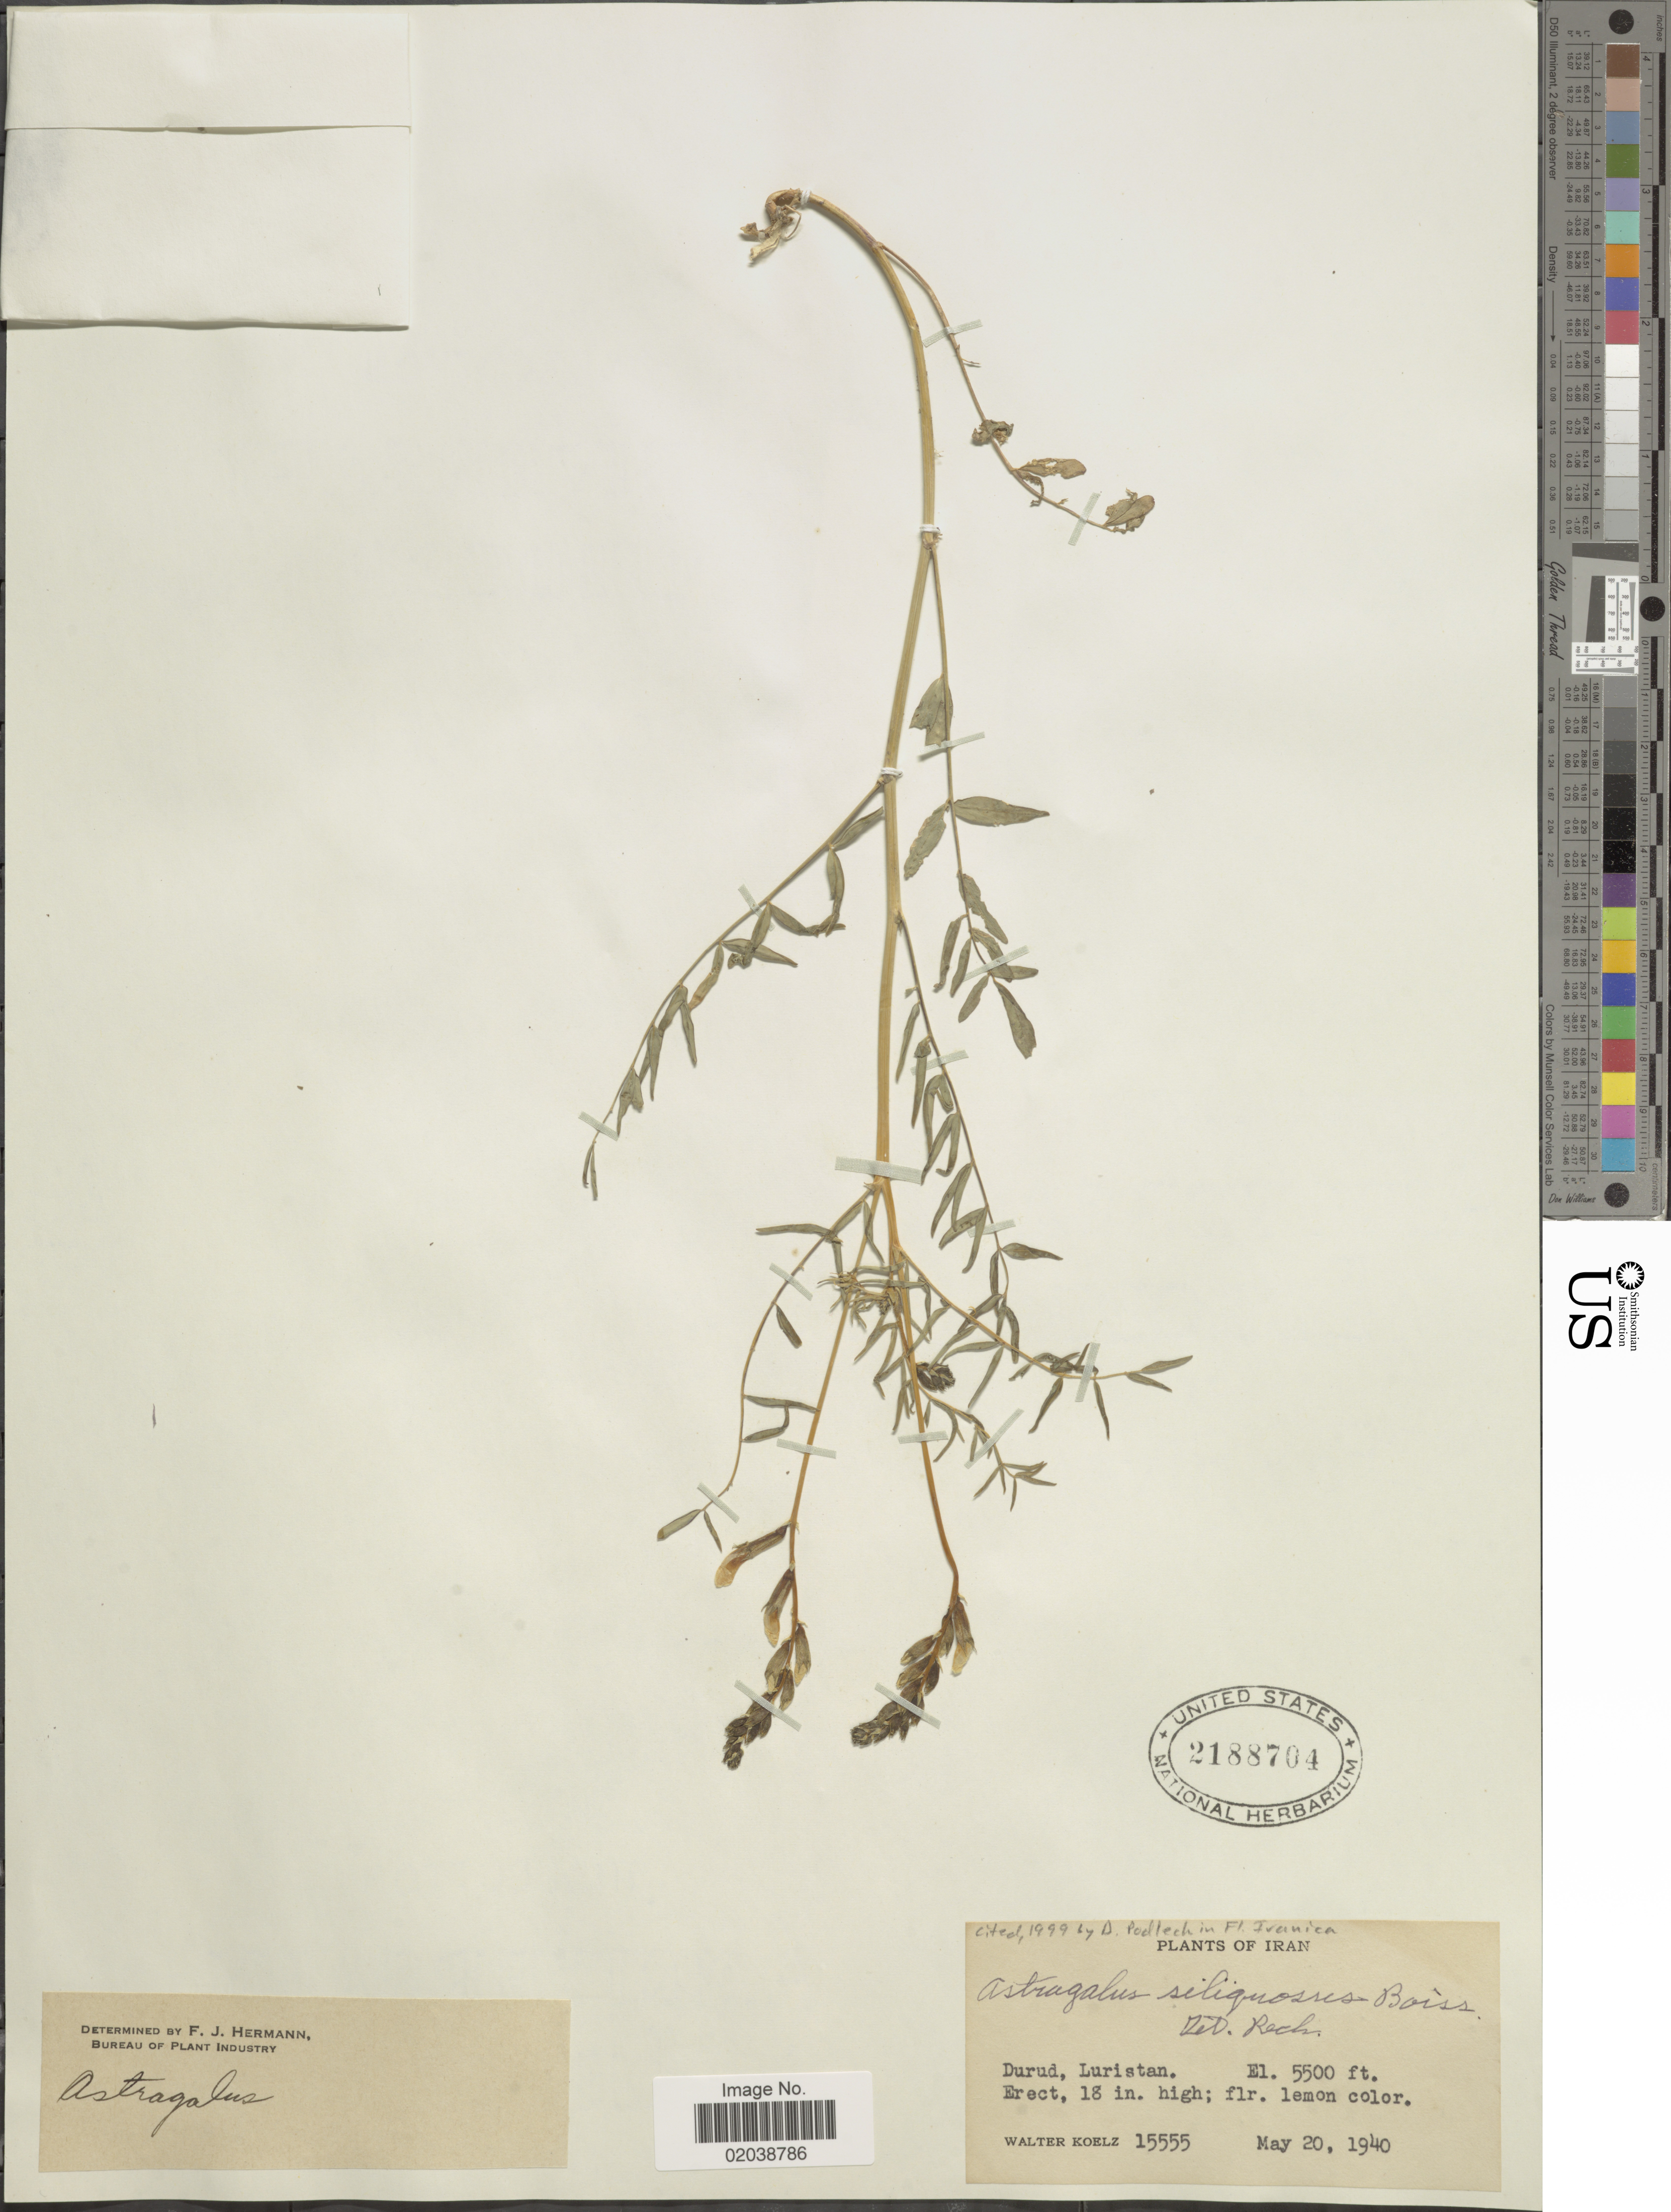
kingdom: Plantae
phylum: Tracheophyta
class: Magnoliopsida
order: Fabales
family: Fabaceae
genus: Astragalus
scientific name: Astragalus siliquosus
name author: Boiss.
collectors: W. N. Koelz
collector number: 15555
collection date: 1940-05-20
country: Iran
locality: Durud, Luristan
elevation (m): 1676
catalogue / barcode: US 2188704